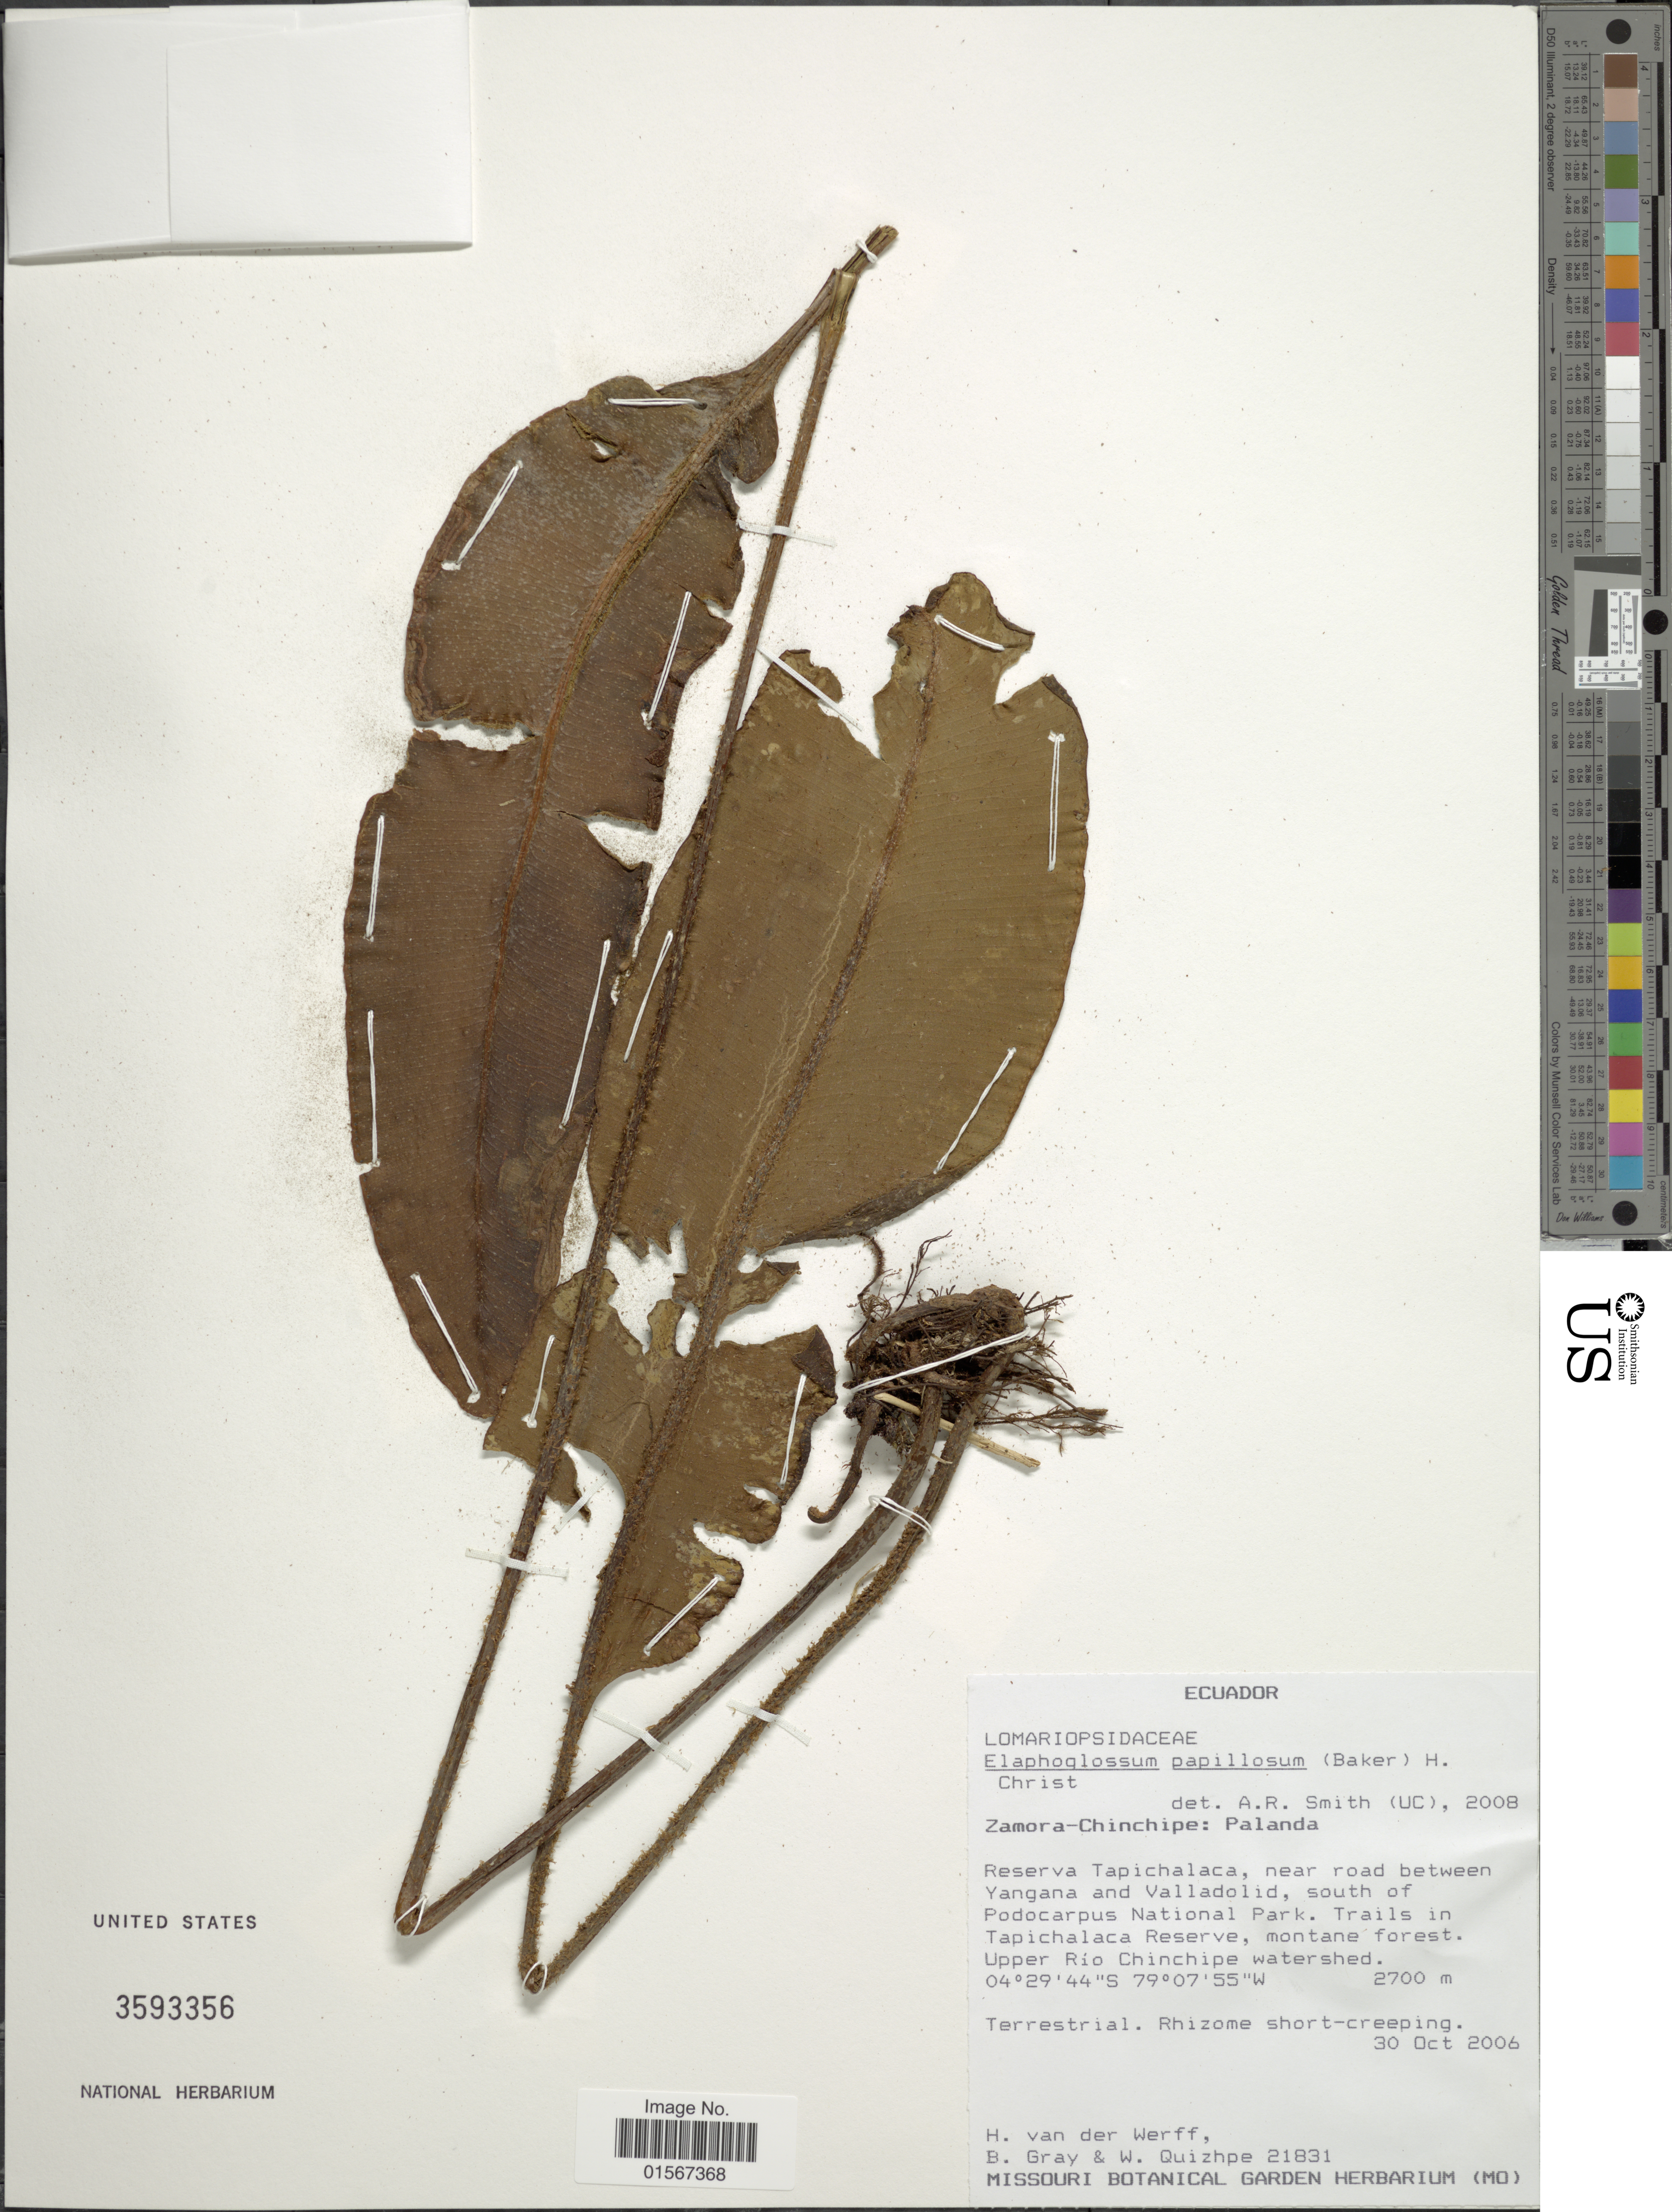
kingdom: Plantae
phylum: Tracheophyta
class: Polypodiopsida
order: Polypodiales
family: Dryopteridaceae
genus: Elaphoglossum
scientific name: Elaphoglossum papillosum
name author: (Baker) Christ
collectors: H. van der Werff, B. Gray & W. Quizhpe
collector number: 21831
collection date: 2006-10-30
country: Ecuador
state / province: Zamora-Chinchipe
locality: Ecuador, Zamora-Chinchipe: Palanda, Reserva Tapichalaca, near road between Yangana and Valladolid, south of Pdocarpus National Park. Trails in Tapichalaca Reserve, montane forest. Upper Río Chinchipe watershed.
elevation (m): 2700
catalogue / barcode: US 3593356